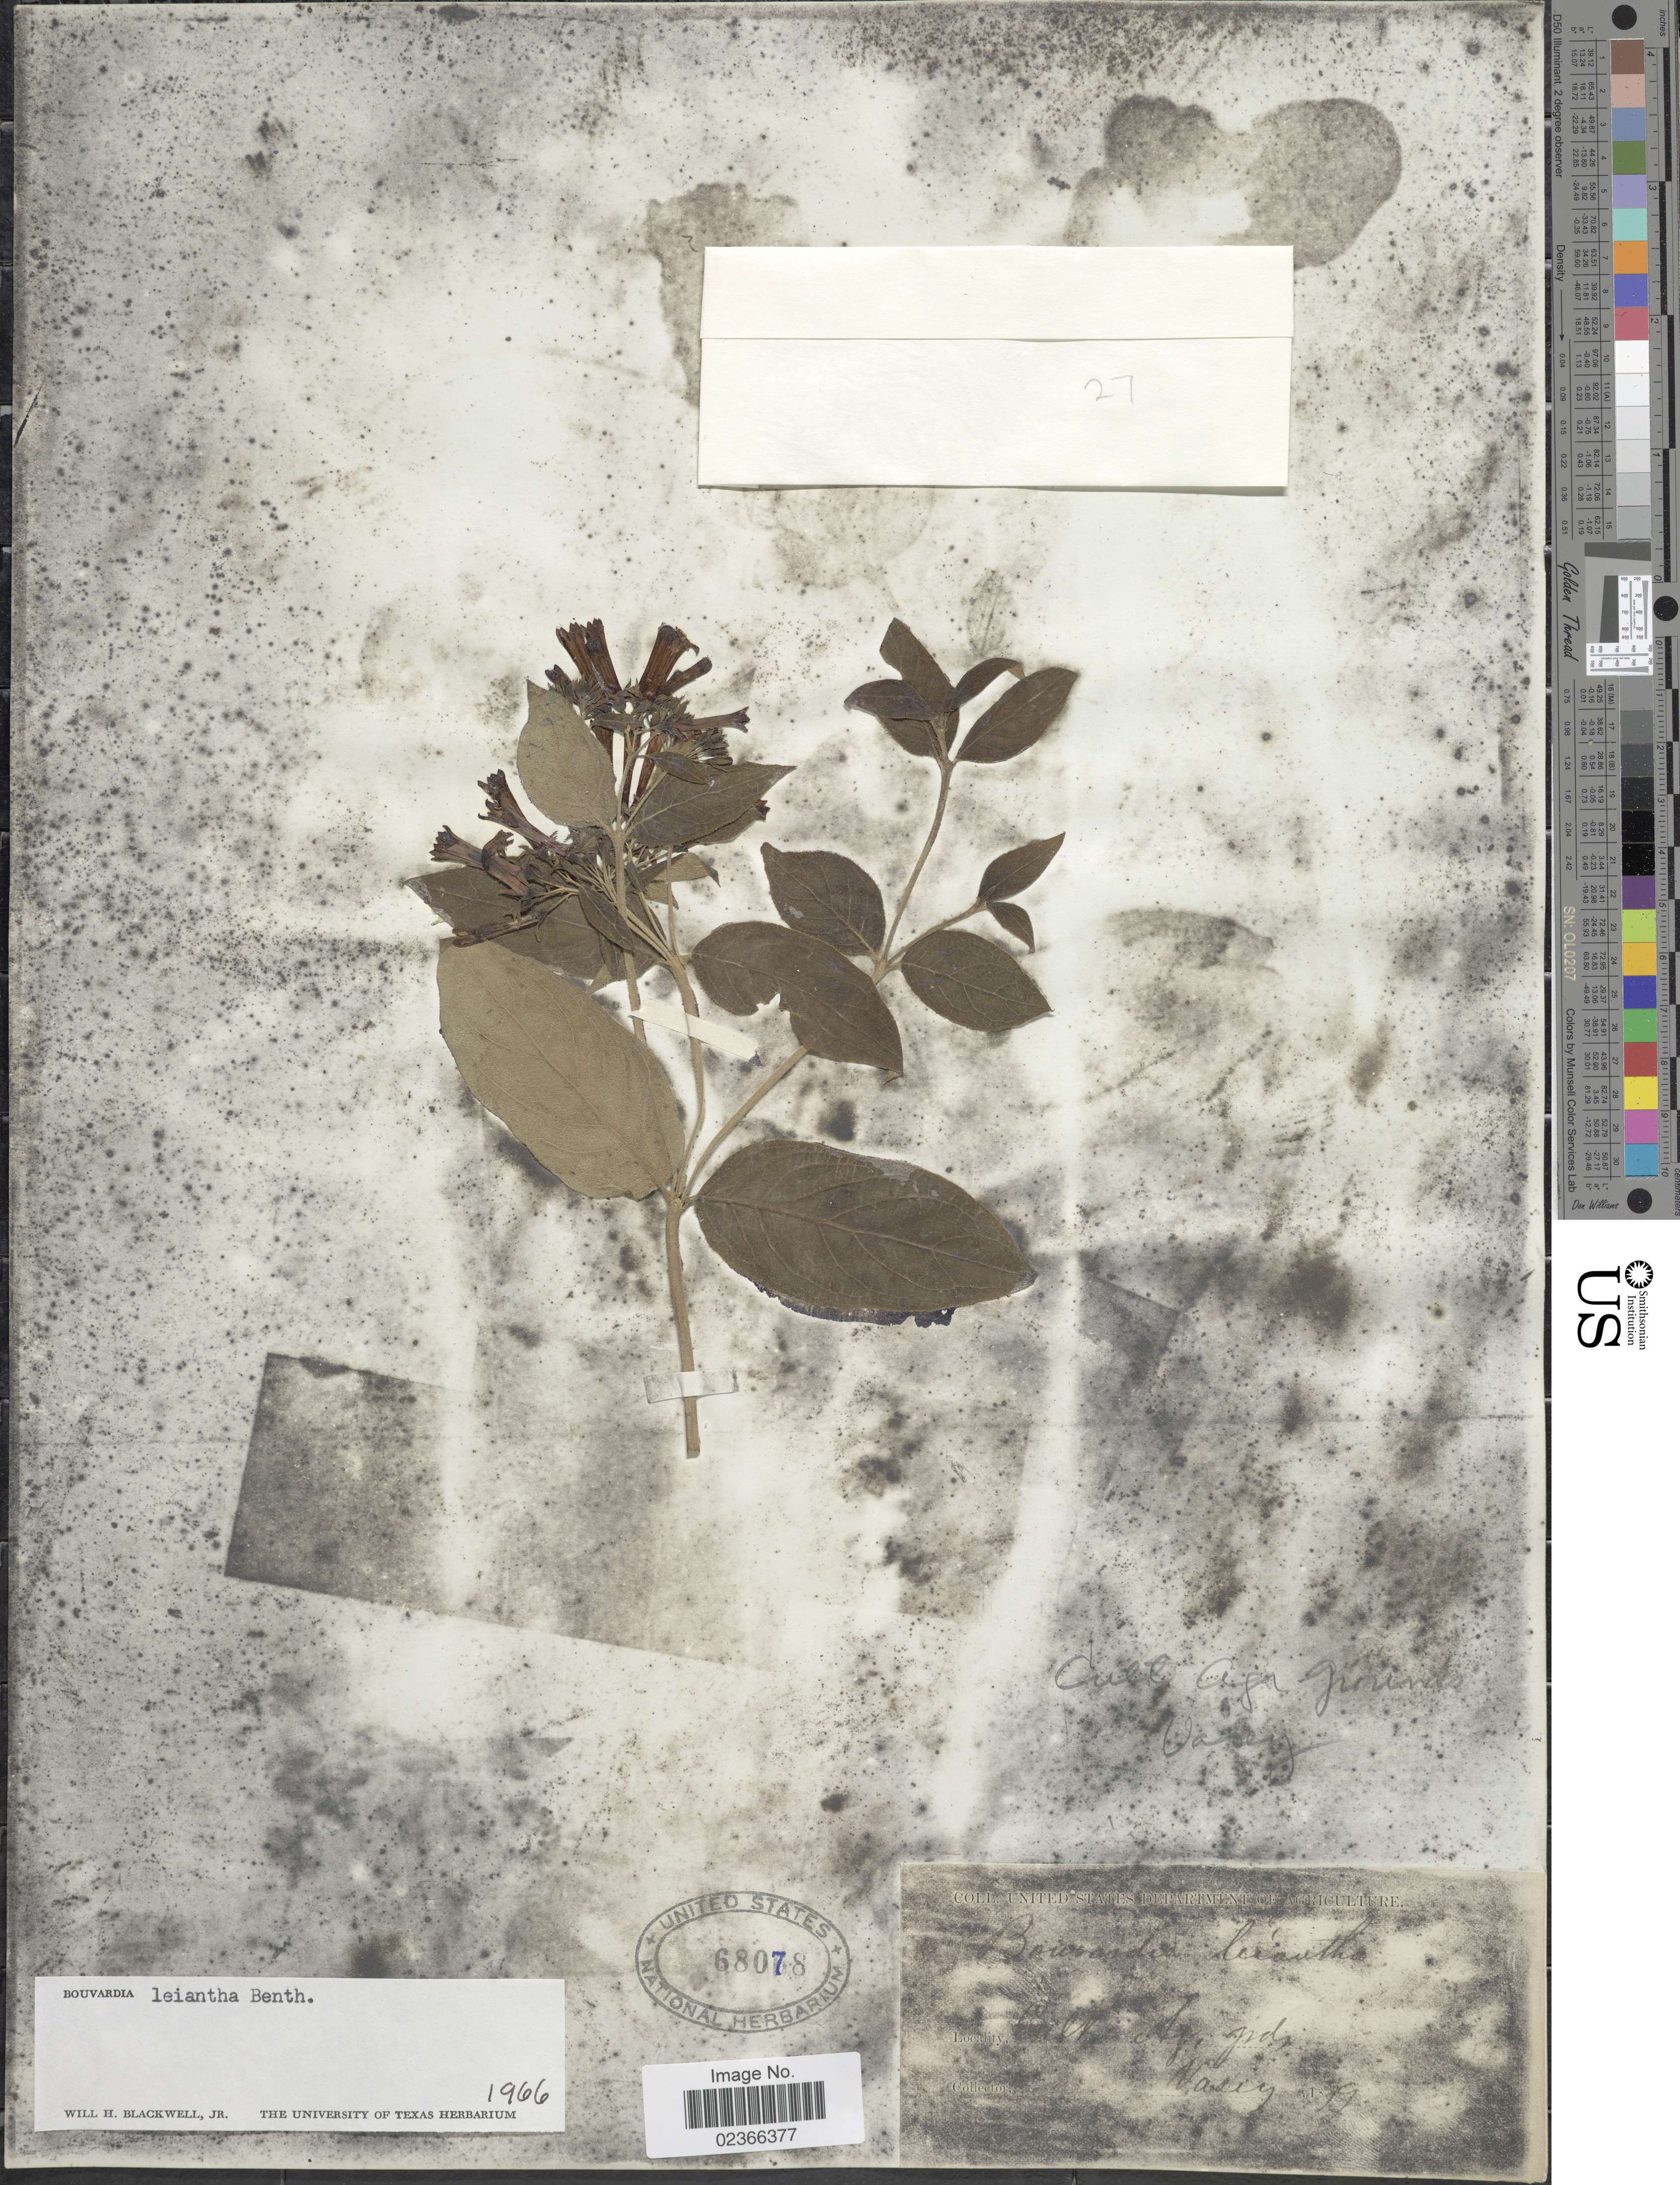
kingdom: Plantae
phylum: Tracheophyta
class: Magnoliopsida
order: Gentianales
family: Rubiaceae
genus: Bouvardia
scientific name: Bouvardia leiantha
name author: Benth.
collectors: Vasey, --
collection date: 1879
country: United States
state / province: District of Columbia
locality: Cult. Ag. grds.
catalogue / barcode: US 68078